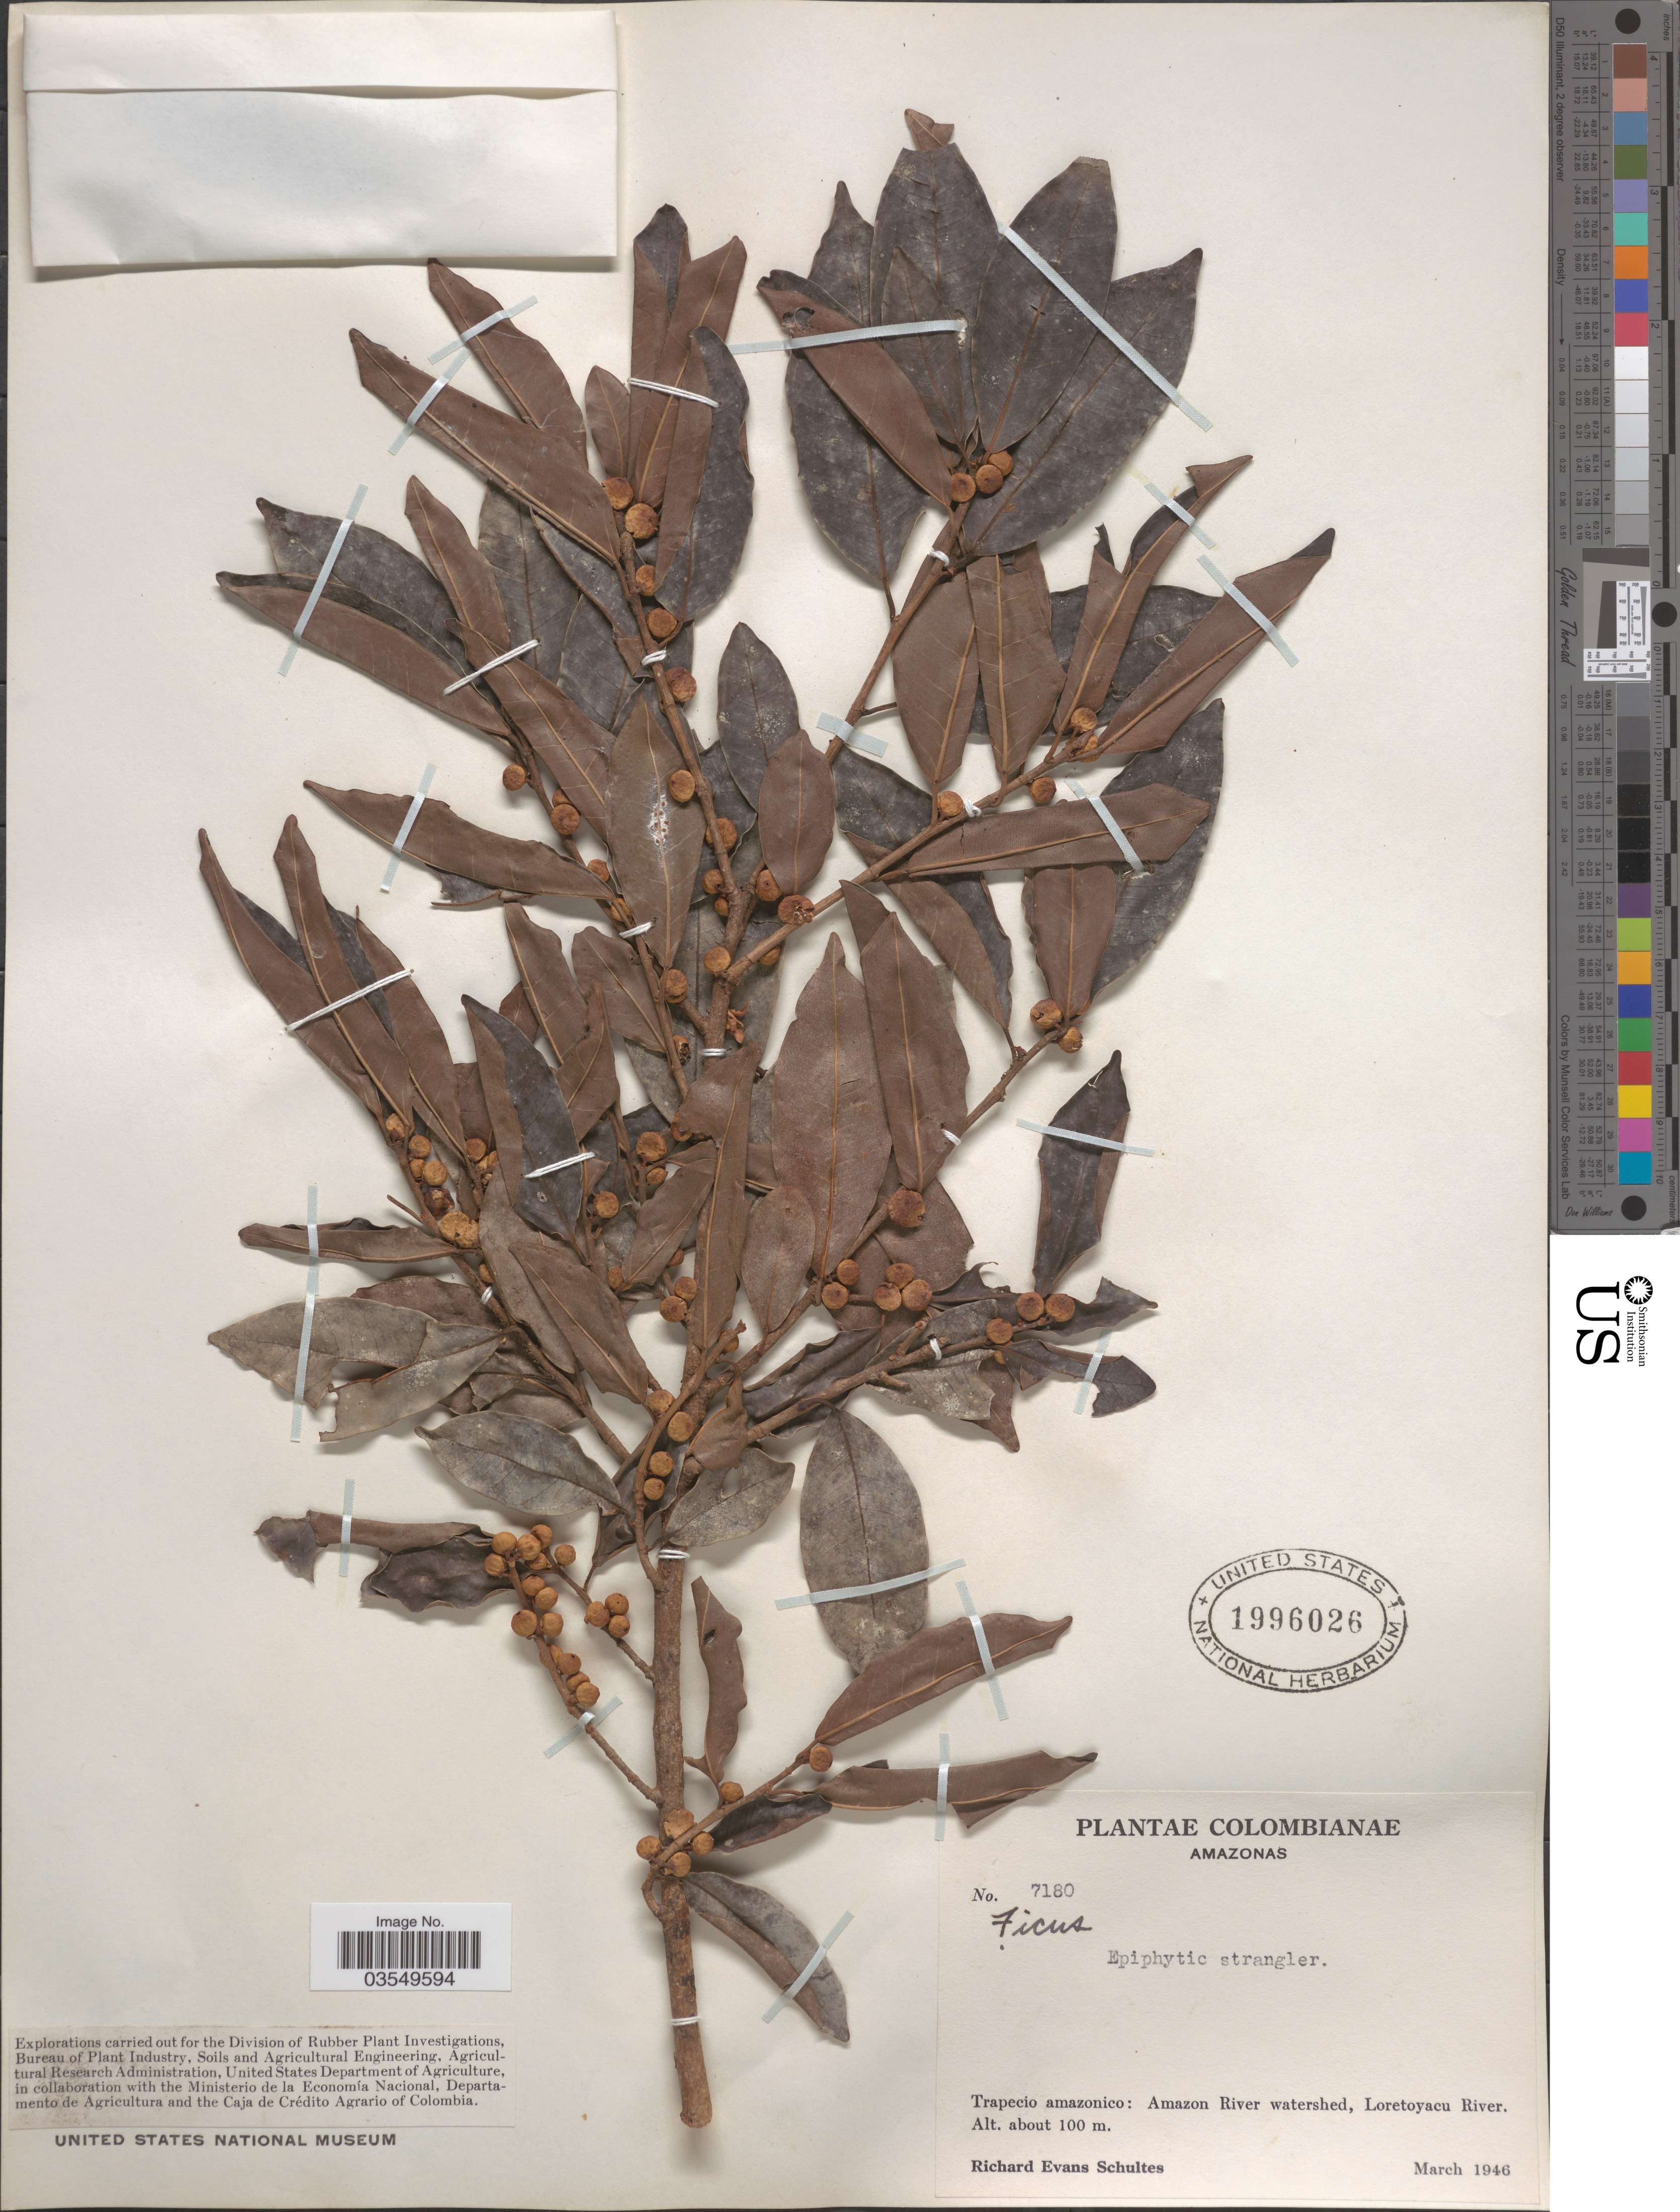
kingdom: Plantae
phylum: Tracheophyta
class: Magnoliopsida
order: Rosales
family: Moraceae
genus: Ficus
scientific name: Ficus sp.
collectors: R. E. Schultes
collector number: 7180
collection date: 1946-03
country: Colombia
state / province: Amazônas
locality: Trapecio amazonico: Amazon River watershed, Loretoyacu River.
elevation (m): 100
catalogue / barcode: US 1996026